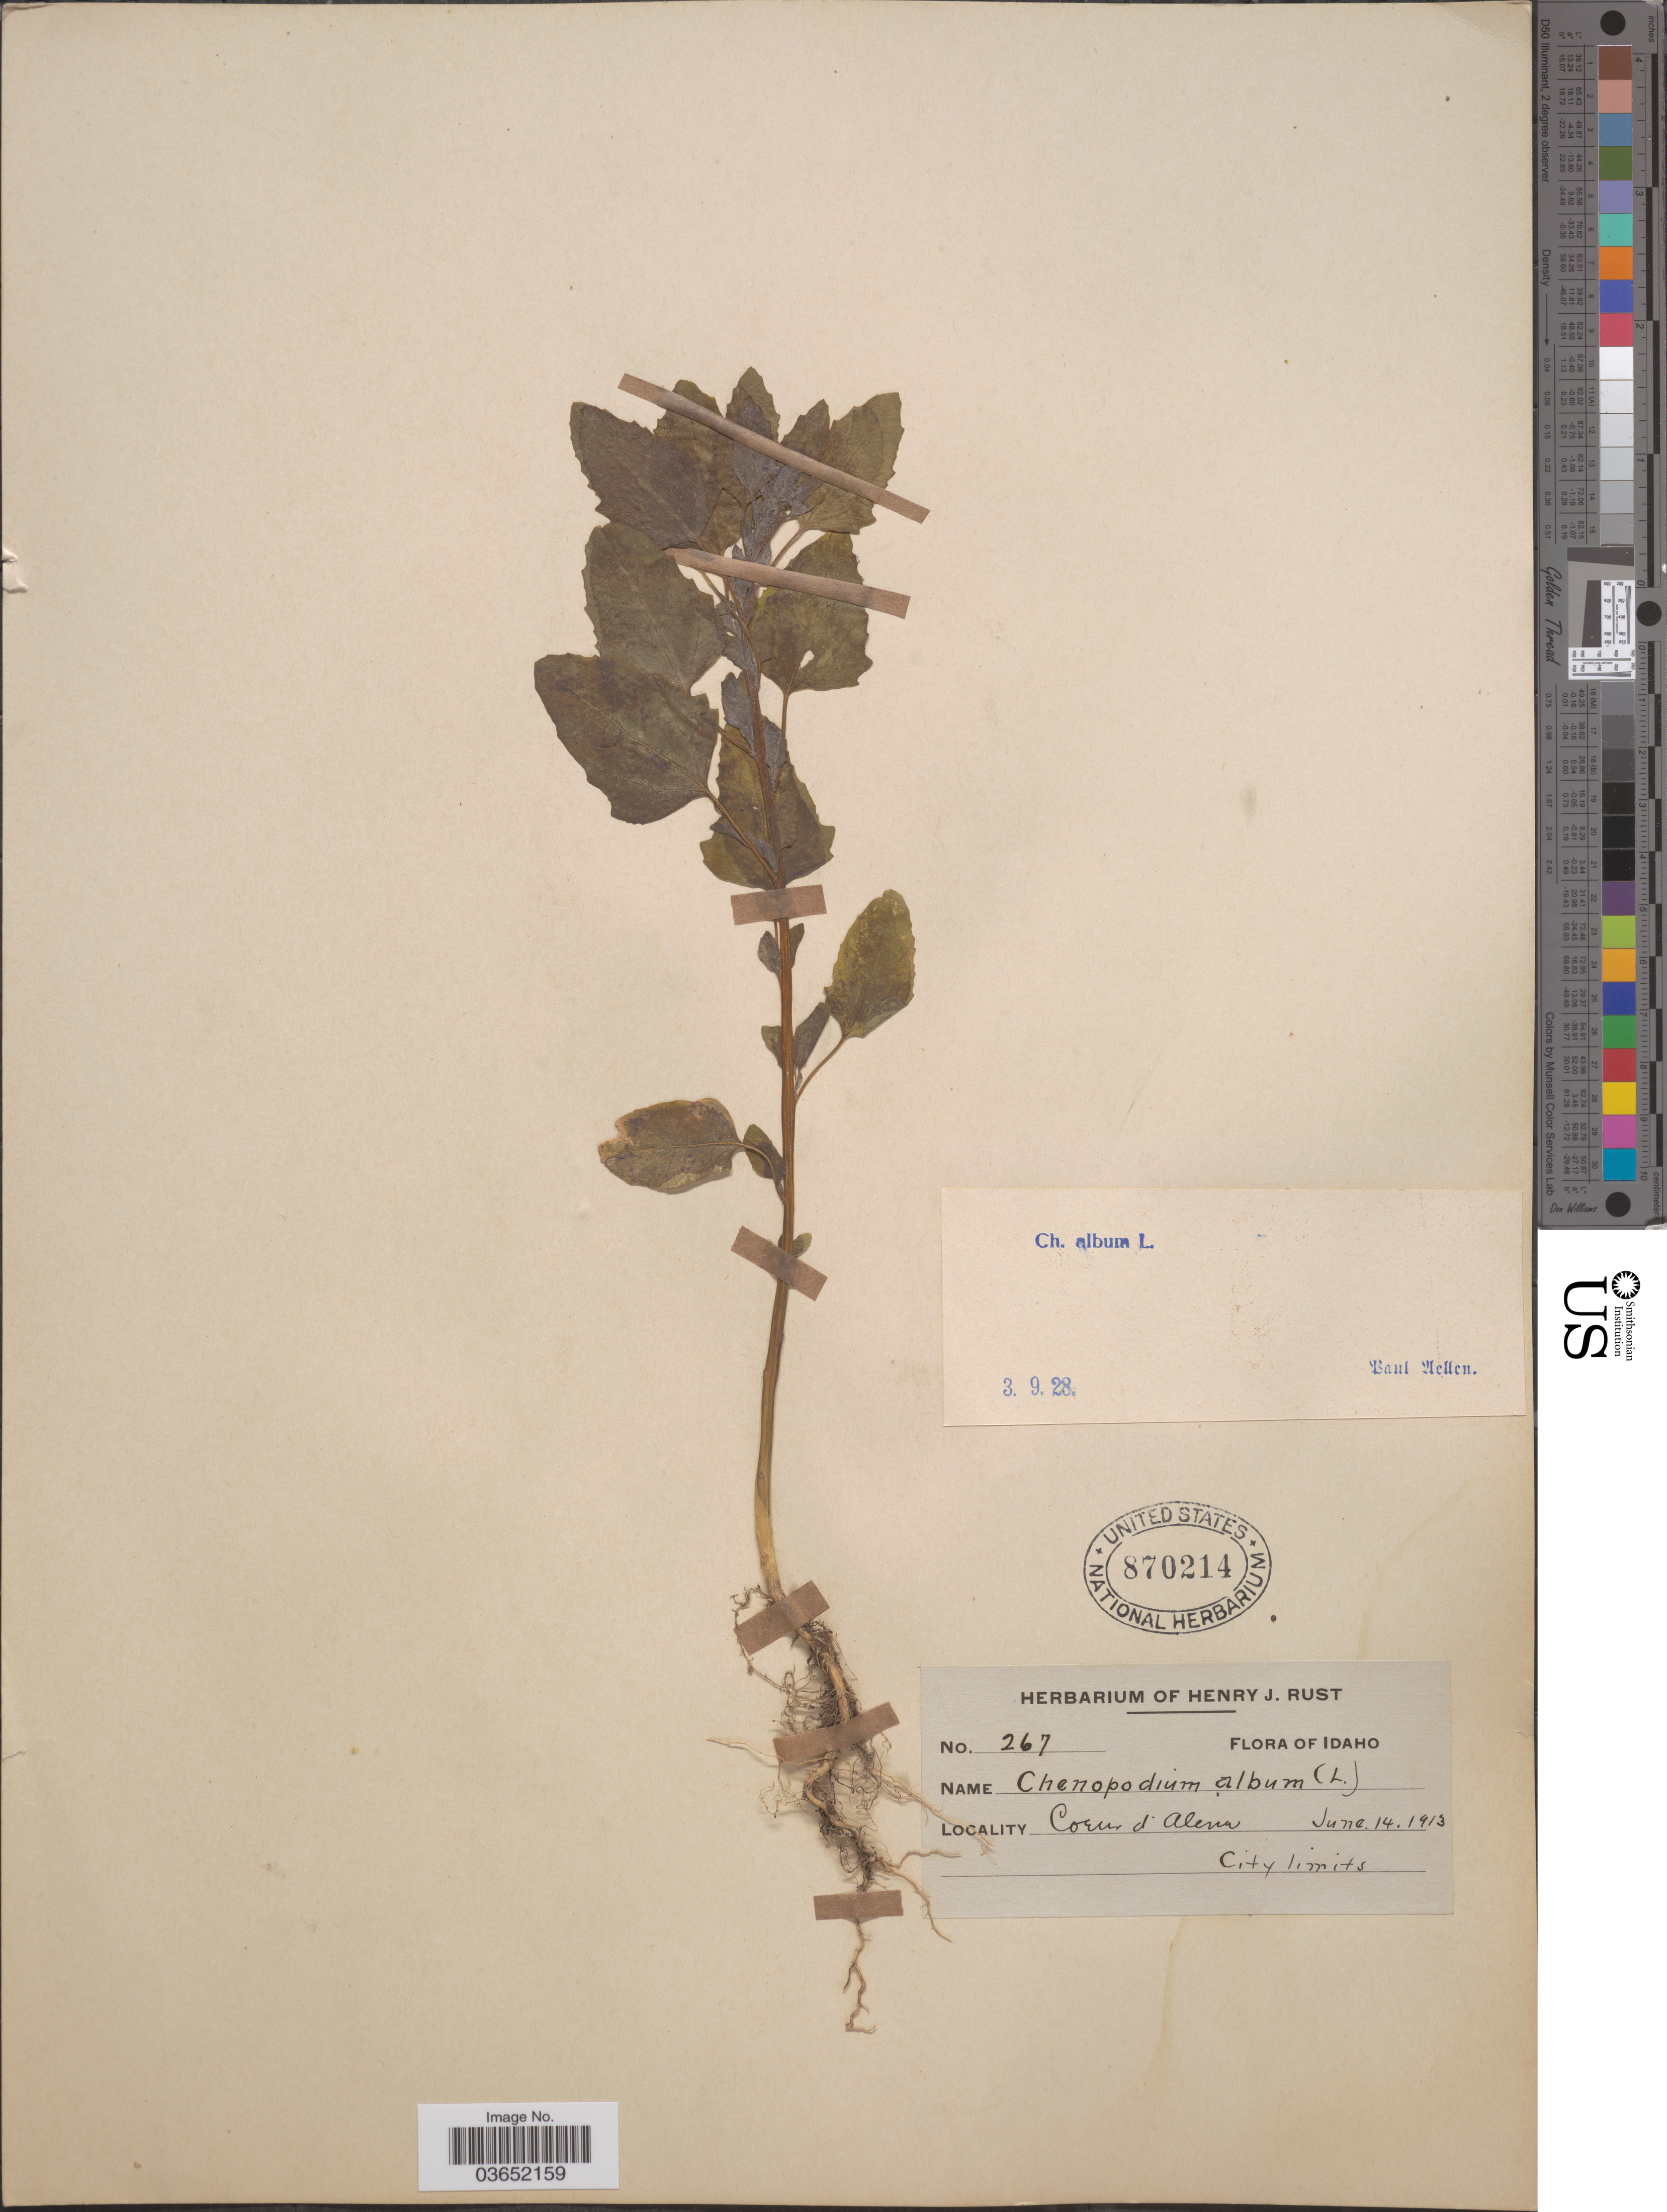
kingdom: Plantae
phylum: Tracheophyta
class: Magnoliopsida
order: Caryophyllales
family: Amaranthaceae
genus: Chenopodium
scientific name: Chenopodium album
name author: L.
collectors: ex herb. Henry J. Rust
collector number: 267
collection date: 1913-06-14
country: United States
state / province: Idaho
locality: Coeur d'Alene. City limits.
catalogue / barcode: US 870214